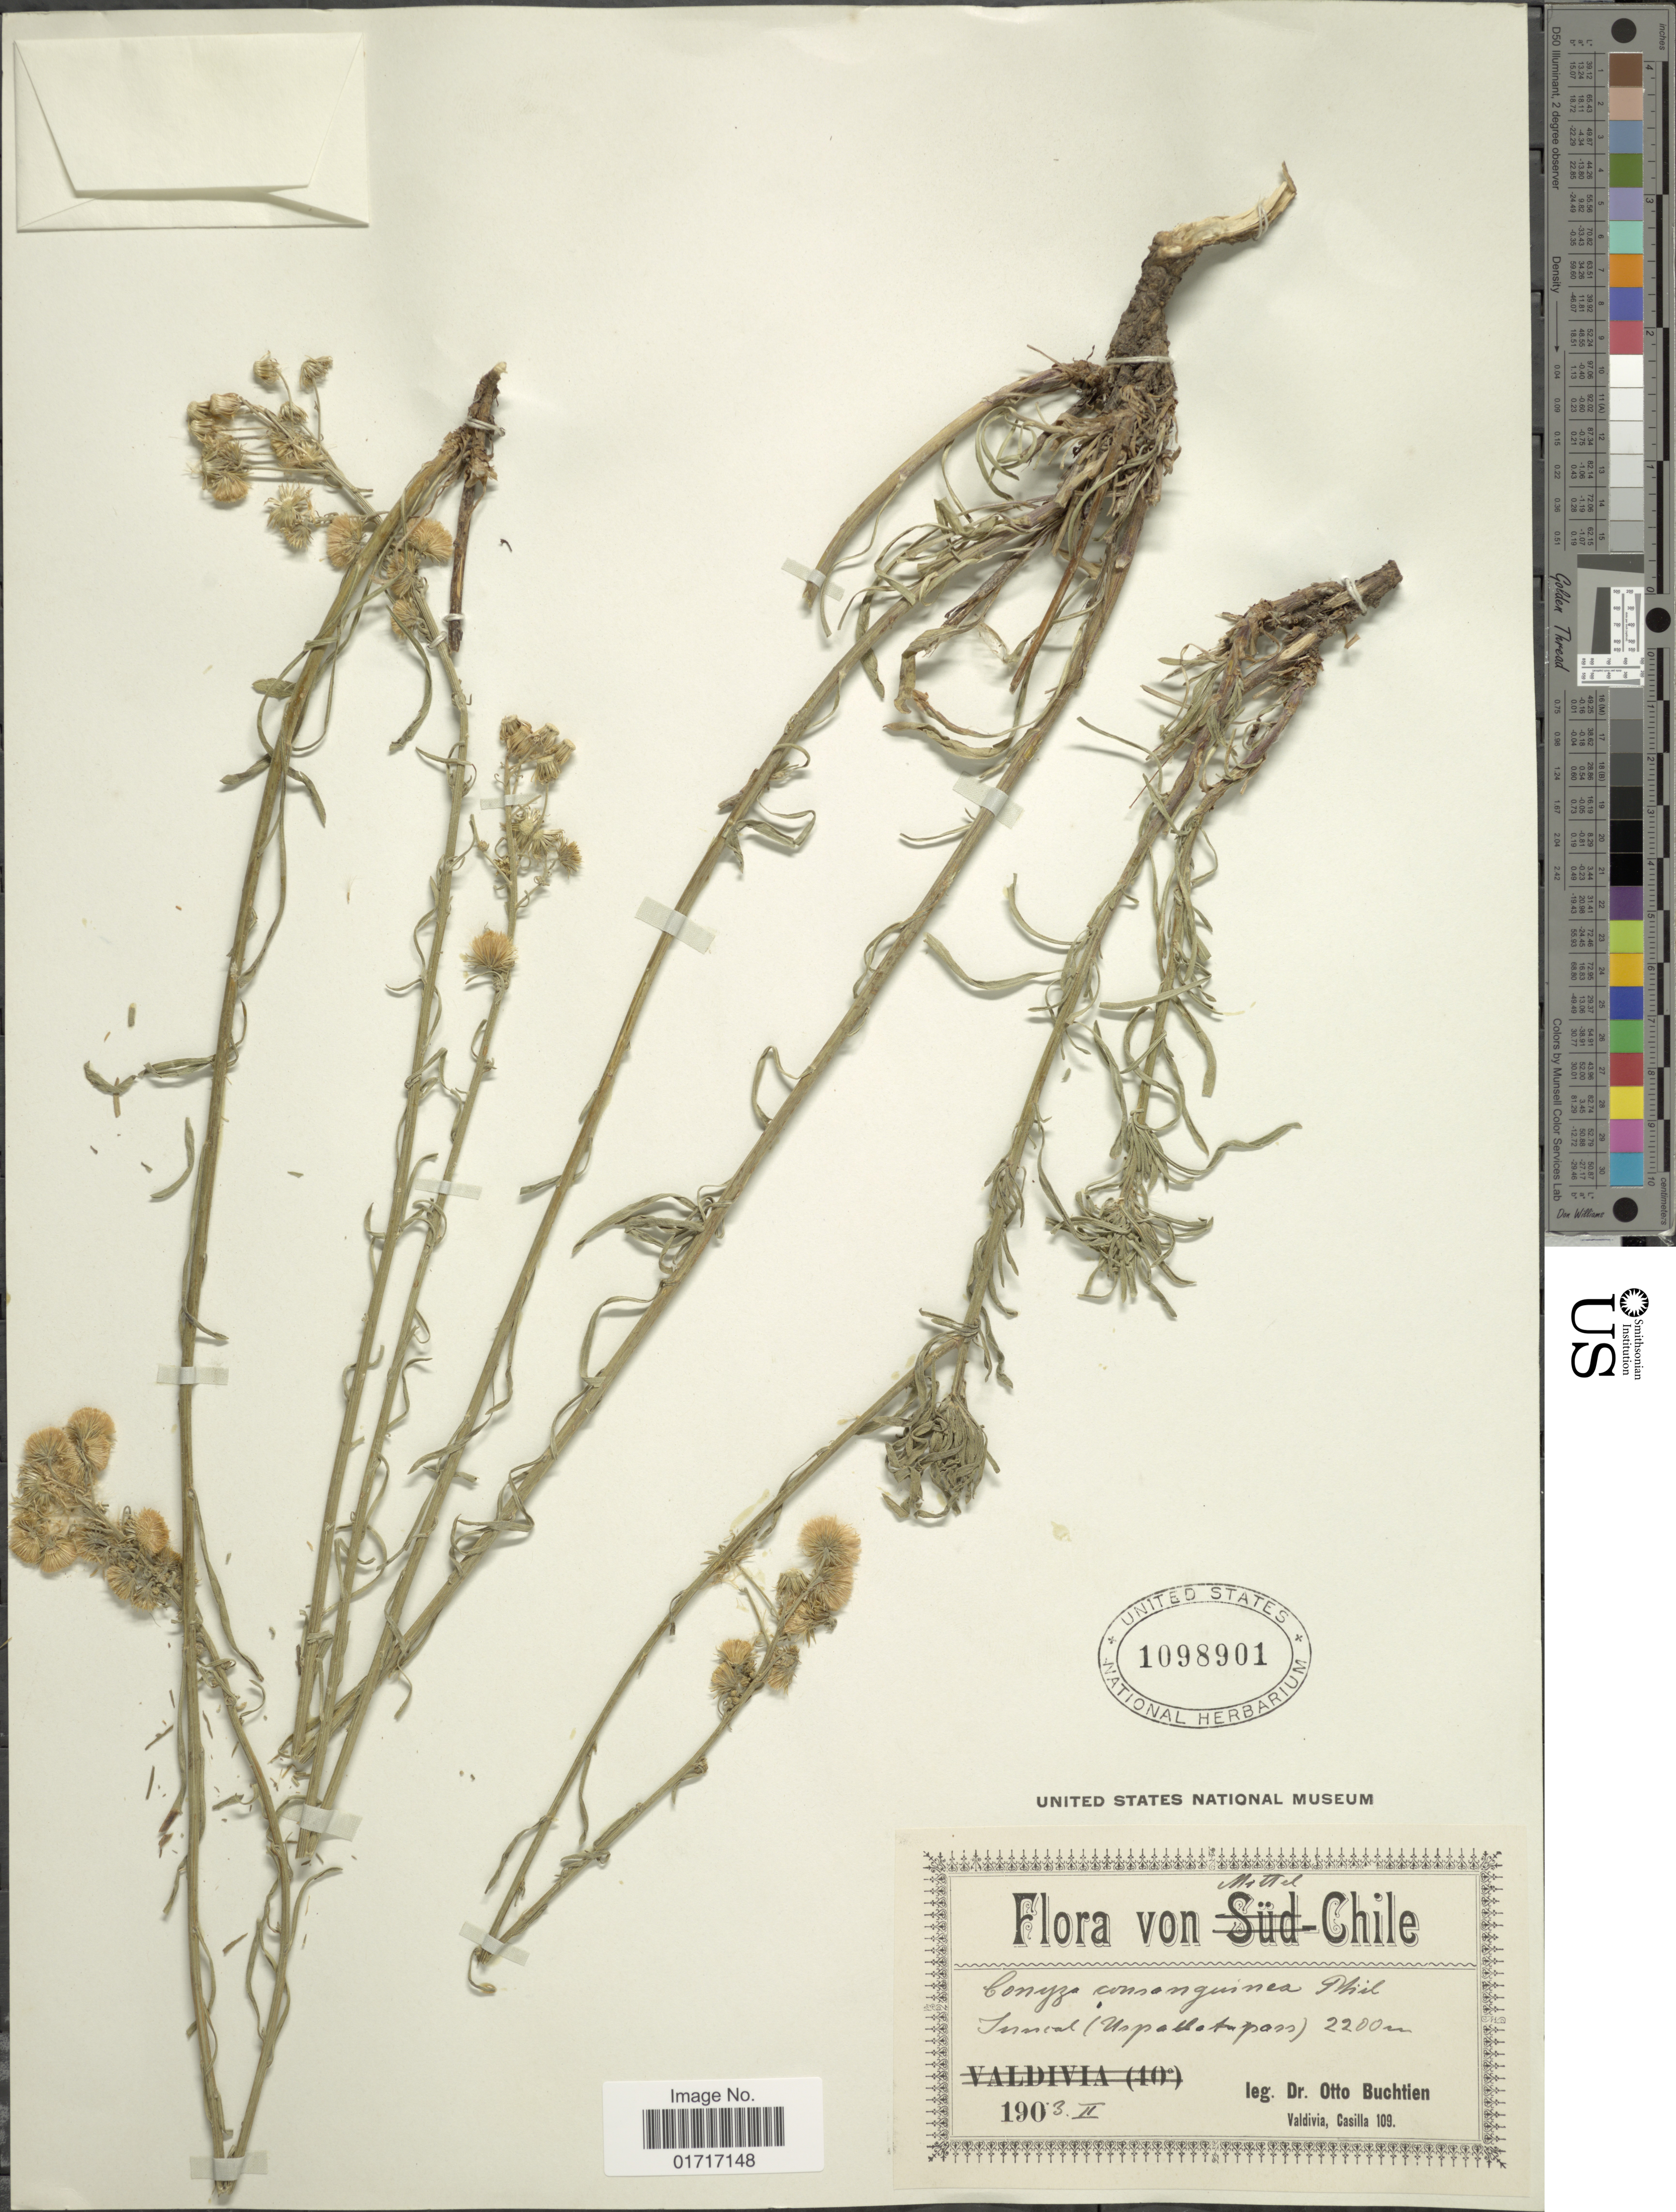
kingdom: Plantae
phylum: Tracheophyta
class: Magnoliopsida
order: Asterales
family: Asteraceae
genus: Conyza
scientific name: Conyza consanguinea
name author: Phil.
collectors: O. Buchtien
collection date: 1903-02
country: Chile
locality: Mittel - Chile. Juncal (Uspallata Pass).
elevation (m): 2200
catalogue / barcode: US 1098901